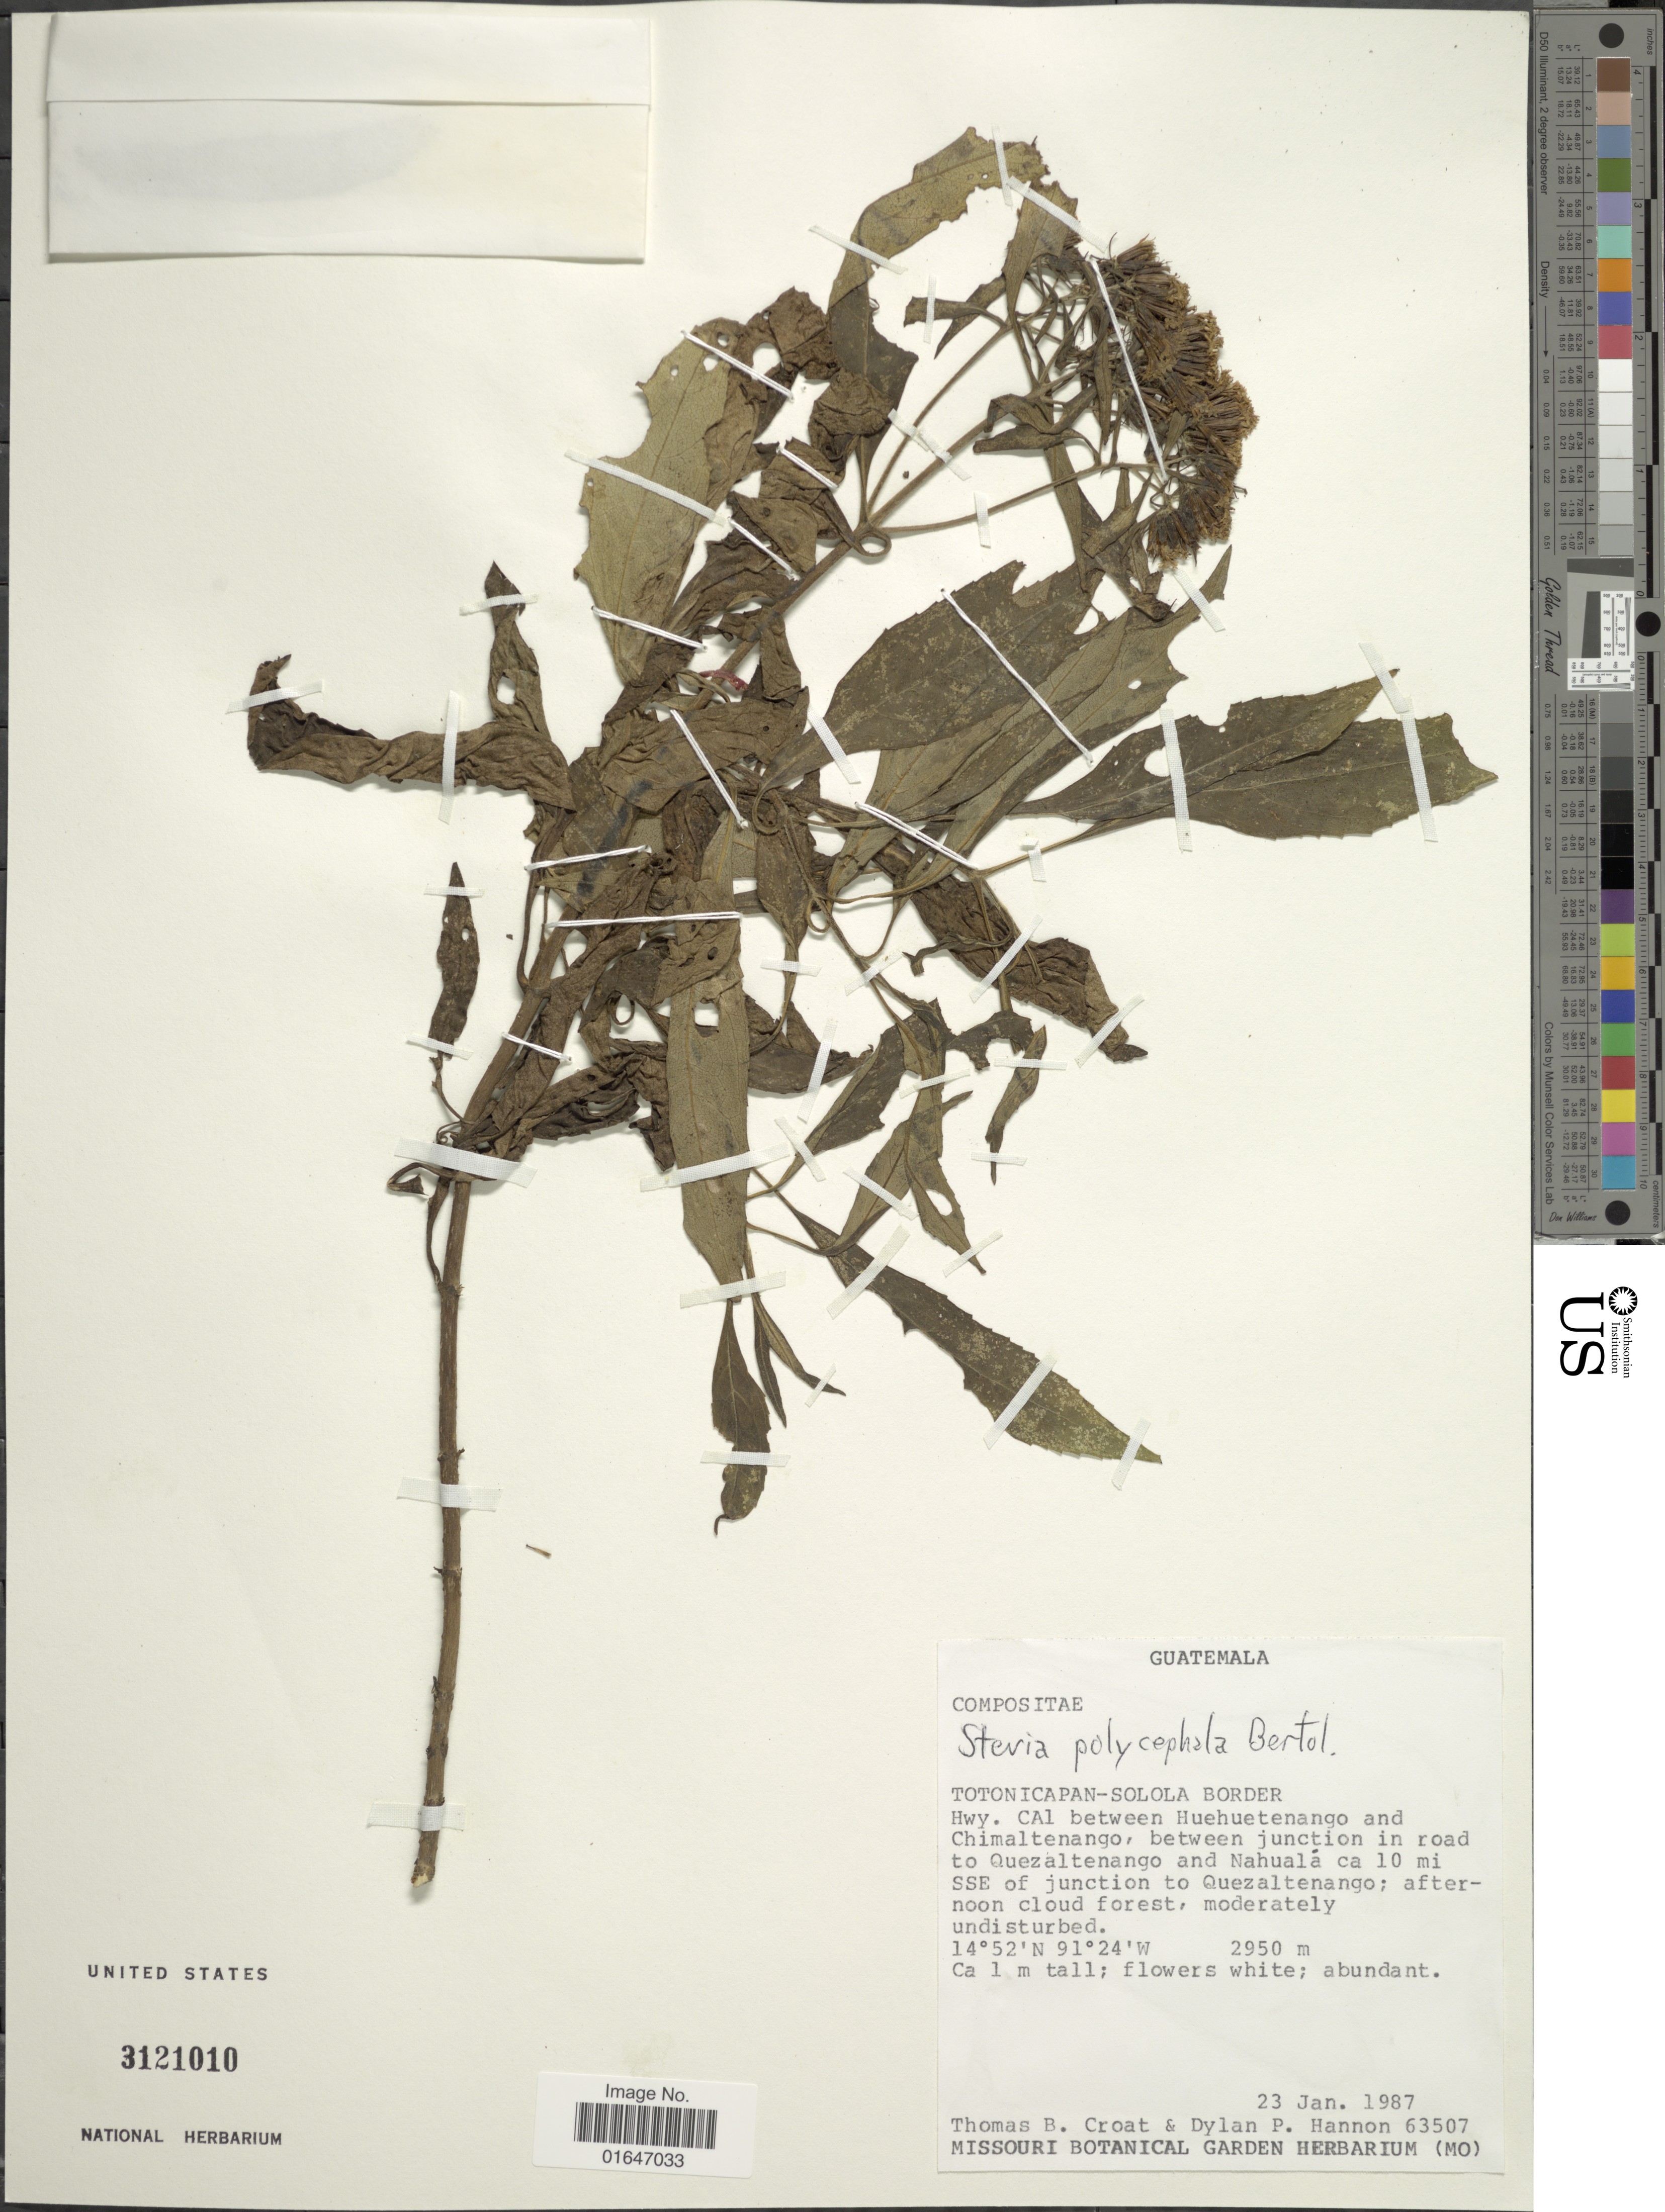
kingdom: Plantae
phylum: Tracheophyta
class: Magnoliopsida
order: Asterales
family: Asteraceae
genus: Stevia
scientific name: Stevia polycephala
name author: Bertoloni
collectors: T. B. Croat & D. Hannon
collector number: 63507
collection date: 1987-01-23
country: Guatemala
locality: Totonicapan-Solola border Hwy. Cal between Huehuetenango and Chimatenango, between junction in road to Quezaltenango and Nahualá ca 10 mi SSE of junction to Quezaltenango.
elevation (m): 2950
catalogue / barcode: US 3121010